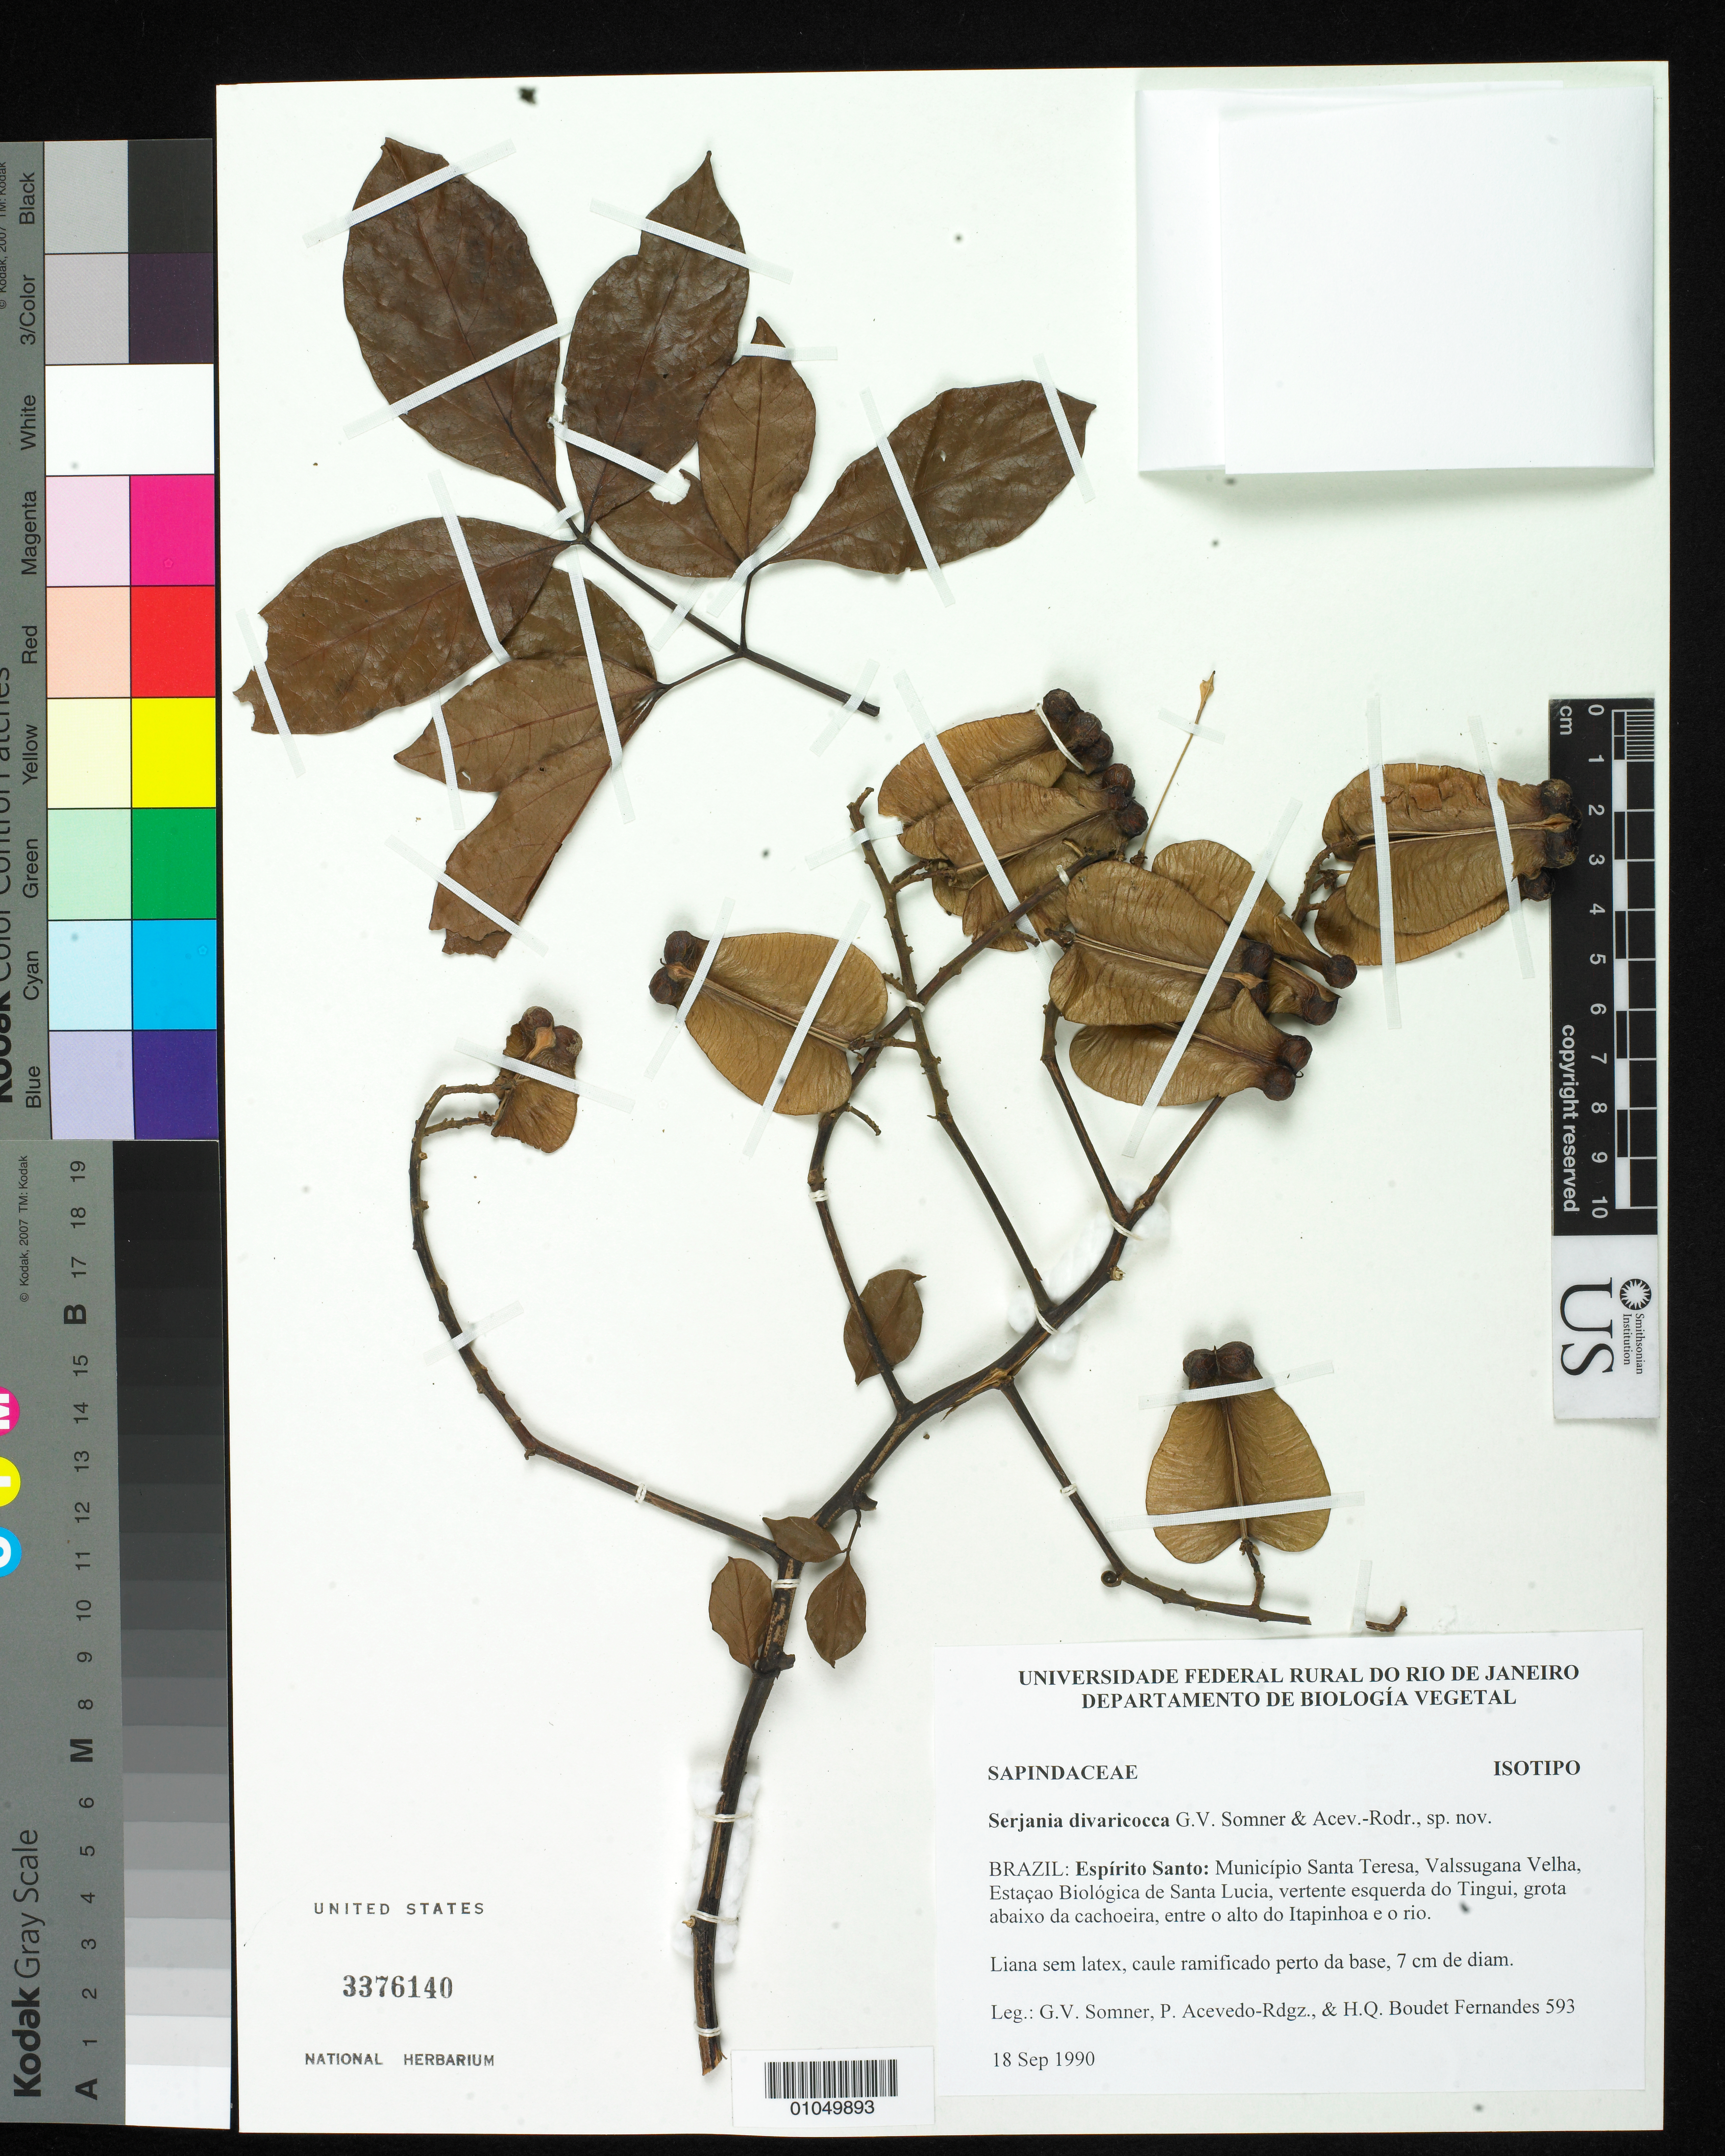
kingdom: Plantae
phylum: Tracheophyta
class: Magnoliopsida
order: Sapindales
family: Sapindaceae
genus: Serjania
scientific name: Serjania divaricocca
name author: Somner & Acev.-Rodr.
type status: Isotype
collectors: Somner, G. V. (Determiner), Barroso, G. M. (Determiner), P. Acevedo-Rodr. & H. Q. Boudet Fernandes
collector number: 593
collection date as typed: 18 Sep 1990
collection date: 1990-09-18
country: Brazil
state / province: Espírito Santo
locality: Espírito Santo: Município Santa Teresa, Valssugana Velha, Estaçao Biológica de Santa Lucia, vertente esquerda do Tingui, grota abaixo da cachoeira, entre o alto do Itapinhoa e o rio.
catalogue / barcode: US 3376140